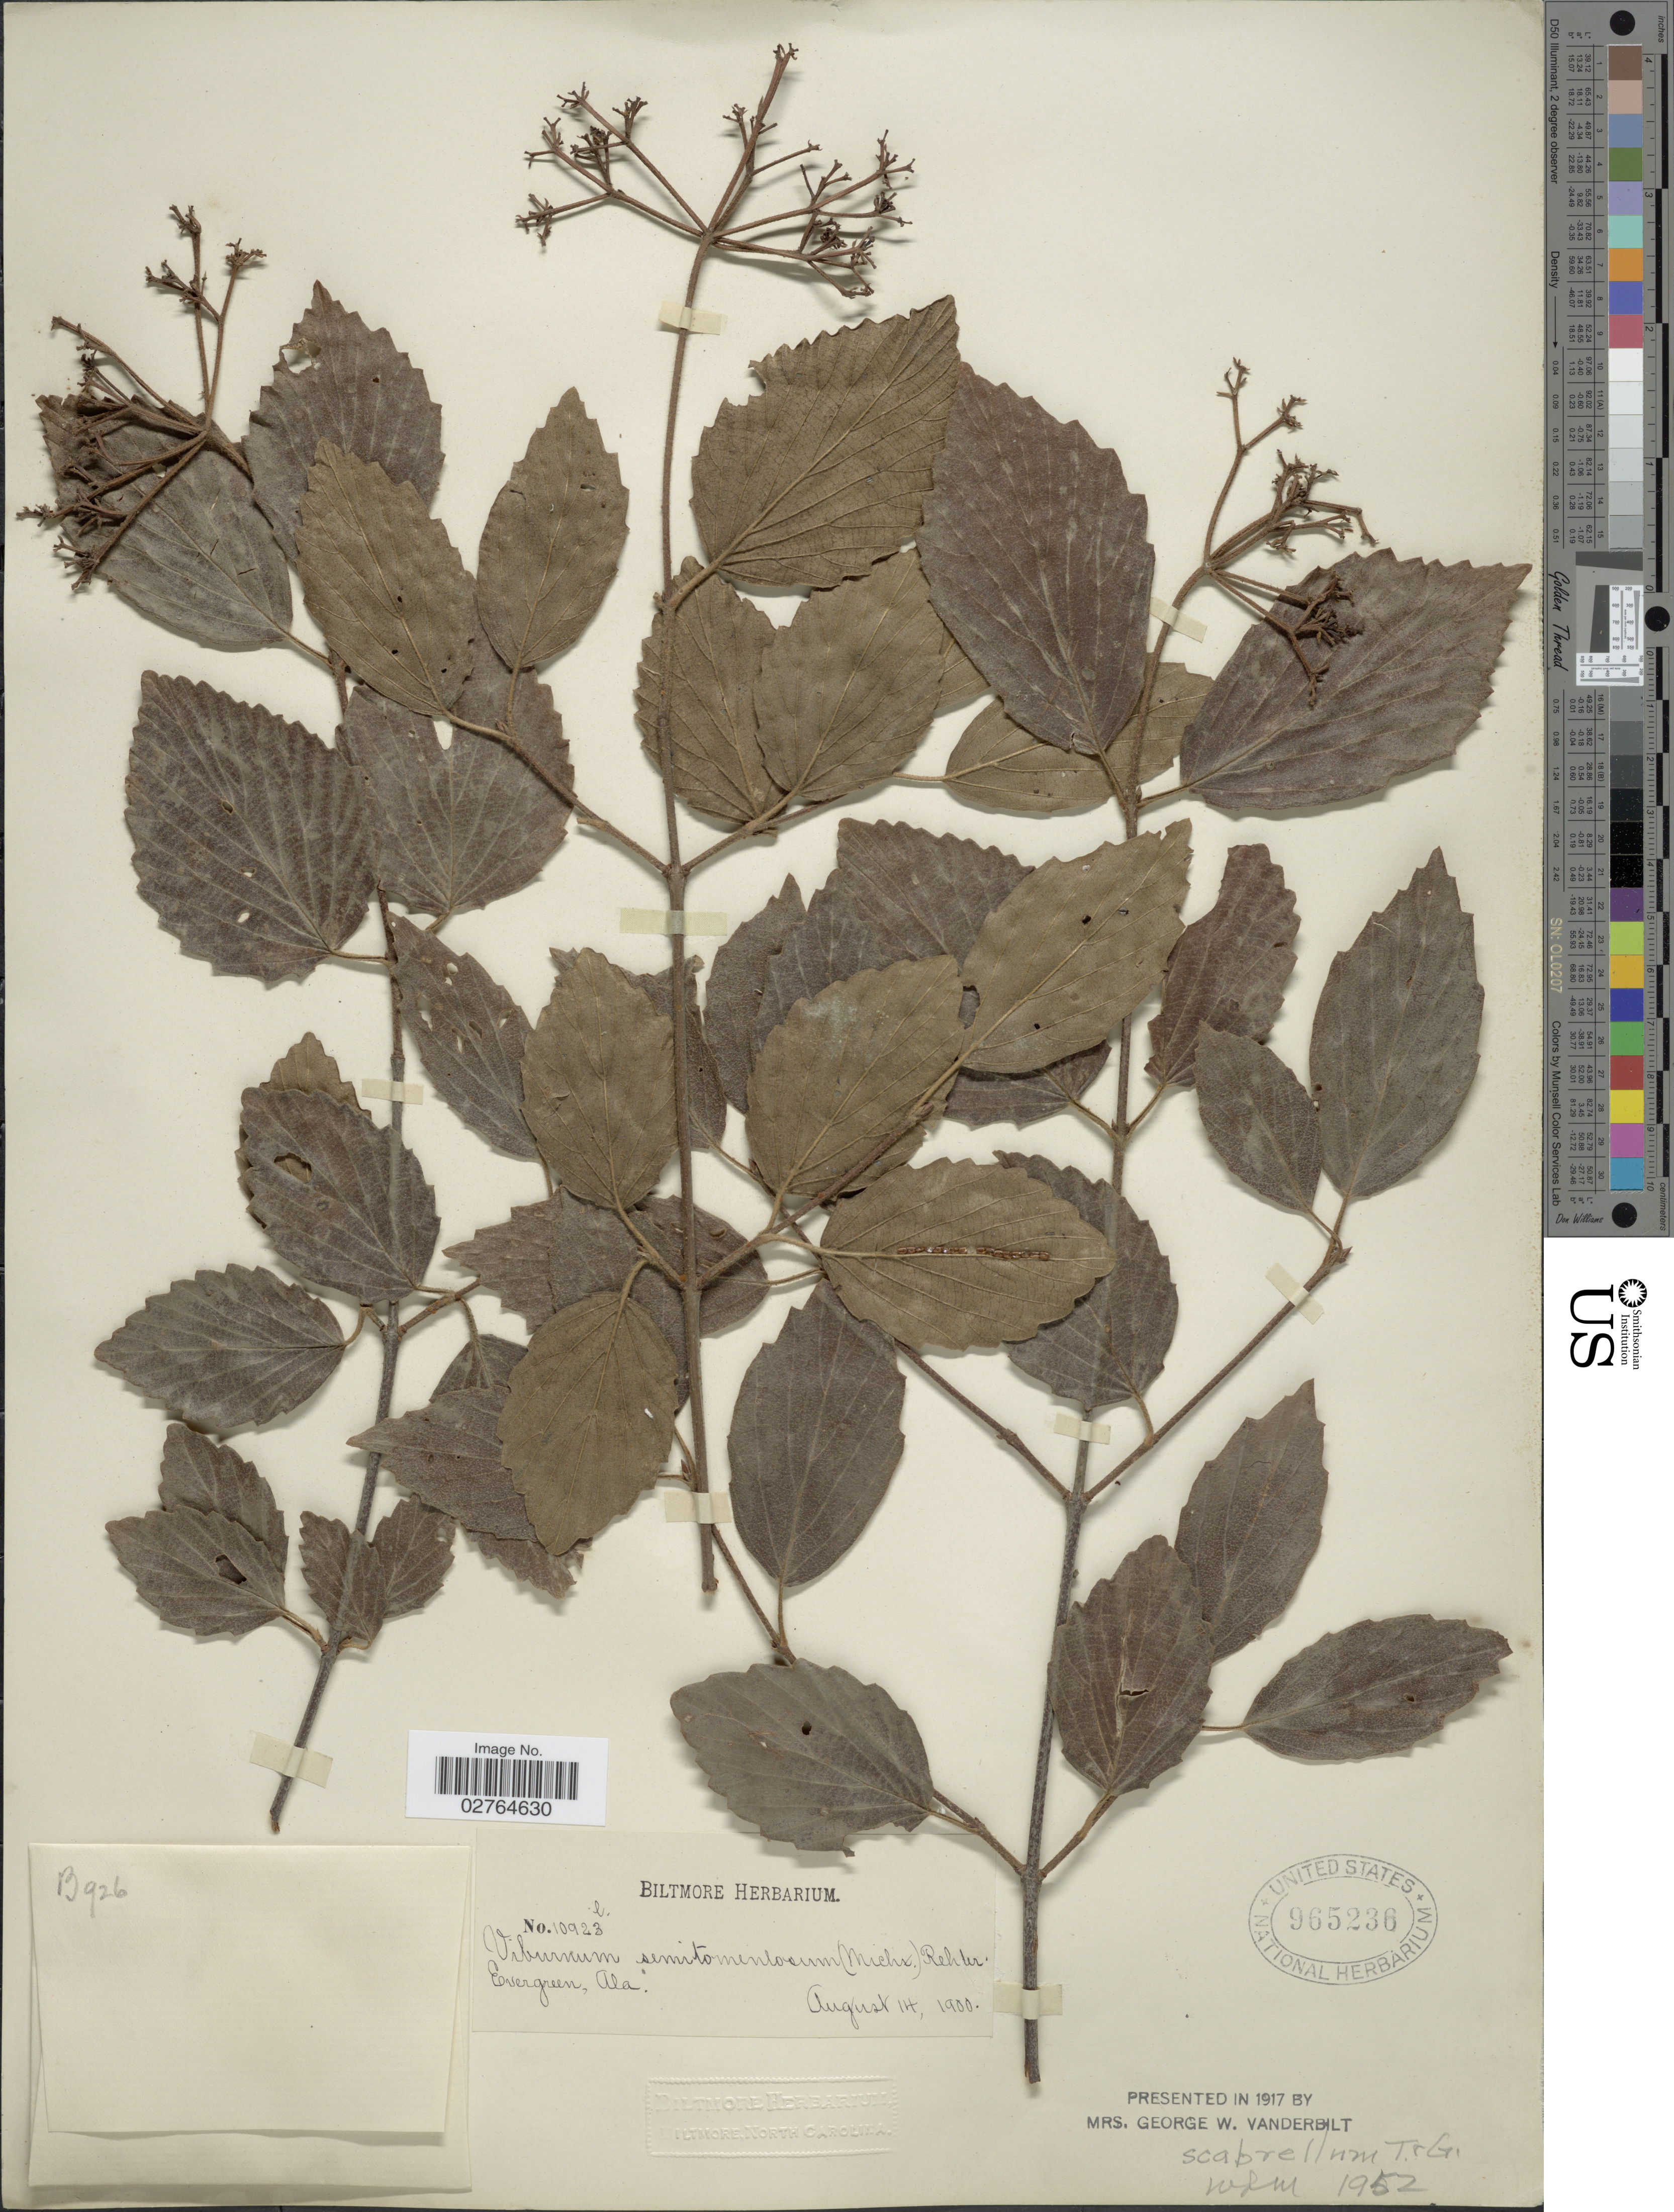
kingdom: Plantae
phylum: Tracheophyta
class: Magnoliopsida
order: Dipsacales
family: Viburnaceae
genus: Viburnum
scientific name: Viburnum scabrellum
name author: (Torr. & A. Gray) Chapm.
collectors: ex herb. Biltmore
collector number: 10923b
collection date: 1900-08-14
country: United States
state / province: Alabama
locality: Evergreen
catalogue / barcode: US 965236